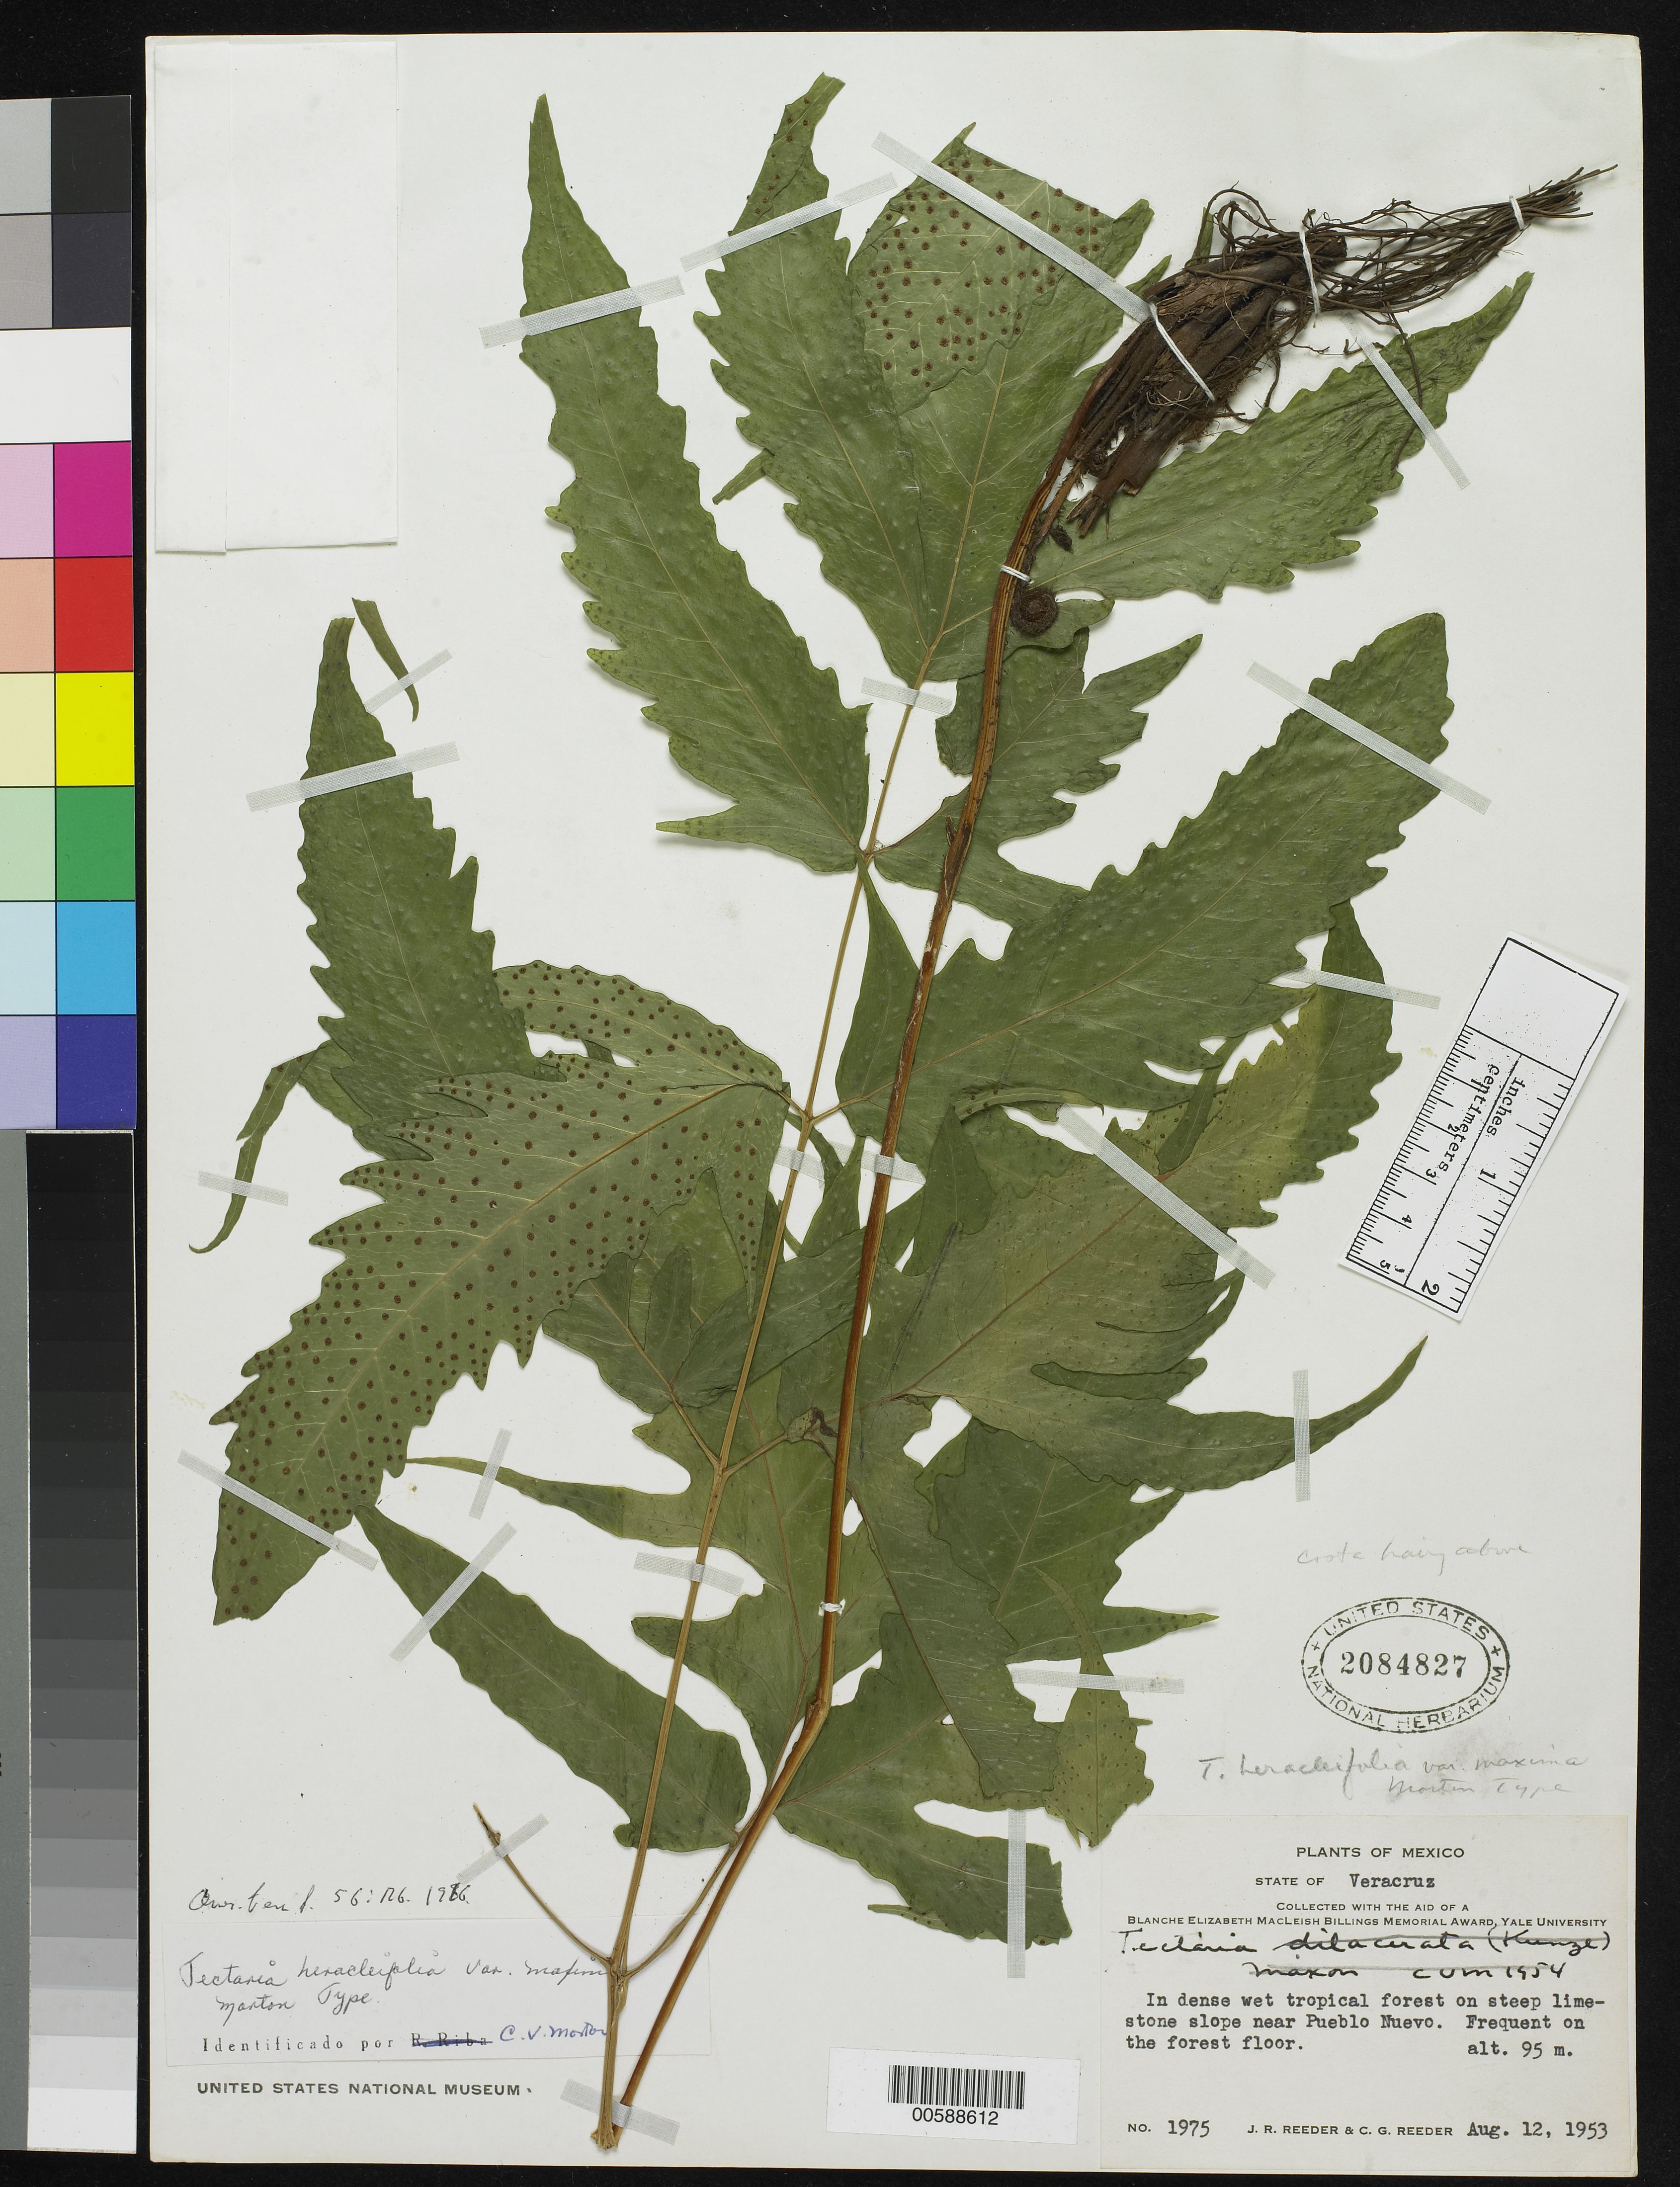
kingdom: Plantae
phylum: Tracheophyta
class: Polypodiopsida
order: Polypodiales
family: Tectariaceae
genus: Tectaria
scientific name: Tectaria heracleifolia var. maxima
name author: C.V. Morton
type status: Holotype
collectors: J. R. Reeder & C. G. Reeder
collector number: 1975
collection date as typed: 12 Aug 1953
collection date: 1953-08-12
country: Mexico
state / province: Veracruz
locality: Near Pueblo Nuevo.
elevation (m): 95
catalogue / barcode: US 2084827